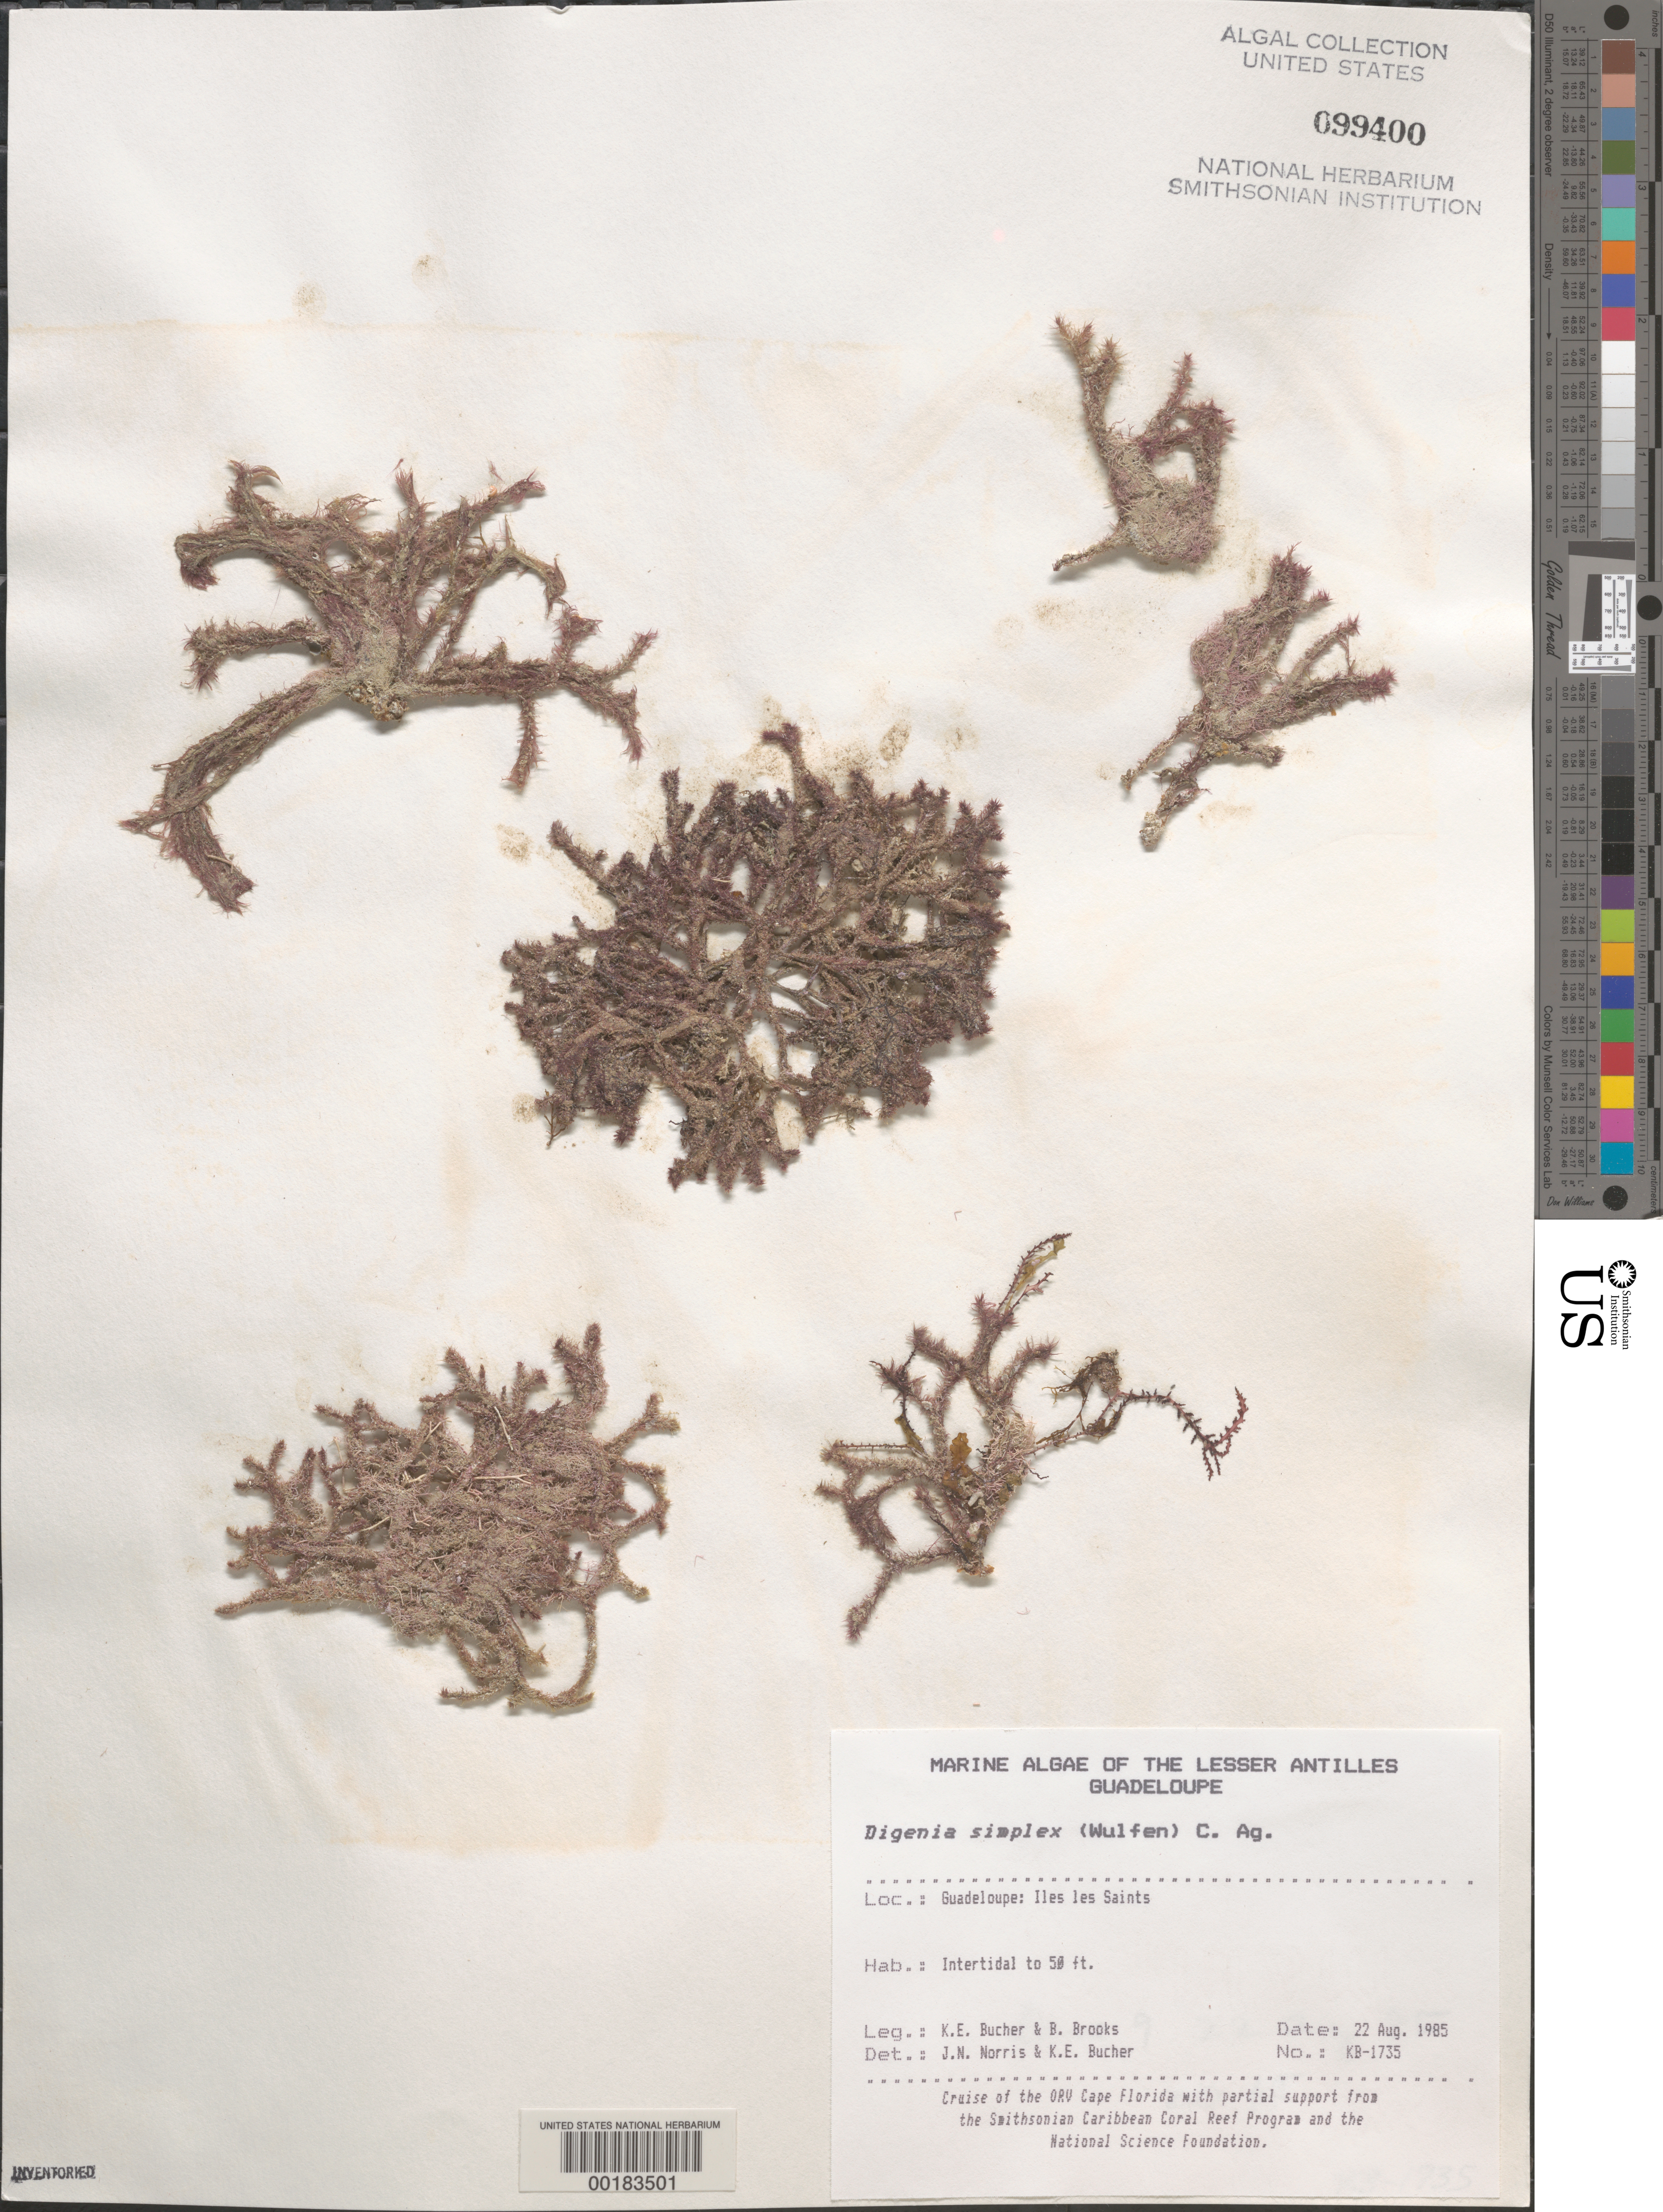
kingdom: Plantae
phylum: Rhodophyta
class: Florideophyceae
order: Ceramiales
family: Rhodomelaceae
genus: Digenea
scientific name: Digenea simplex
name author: (Wulfen) C. Agardh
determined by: Norris, J. N.; Bucher, K. E.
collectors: K. E. Bucher & B. Brooks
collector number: Kb-1735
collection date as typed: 22 Aug 1985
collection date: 1985-08-22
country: Guadeloupe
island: Iles des Saintes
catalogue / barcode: US 99400